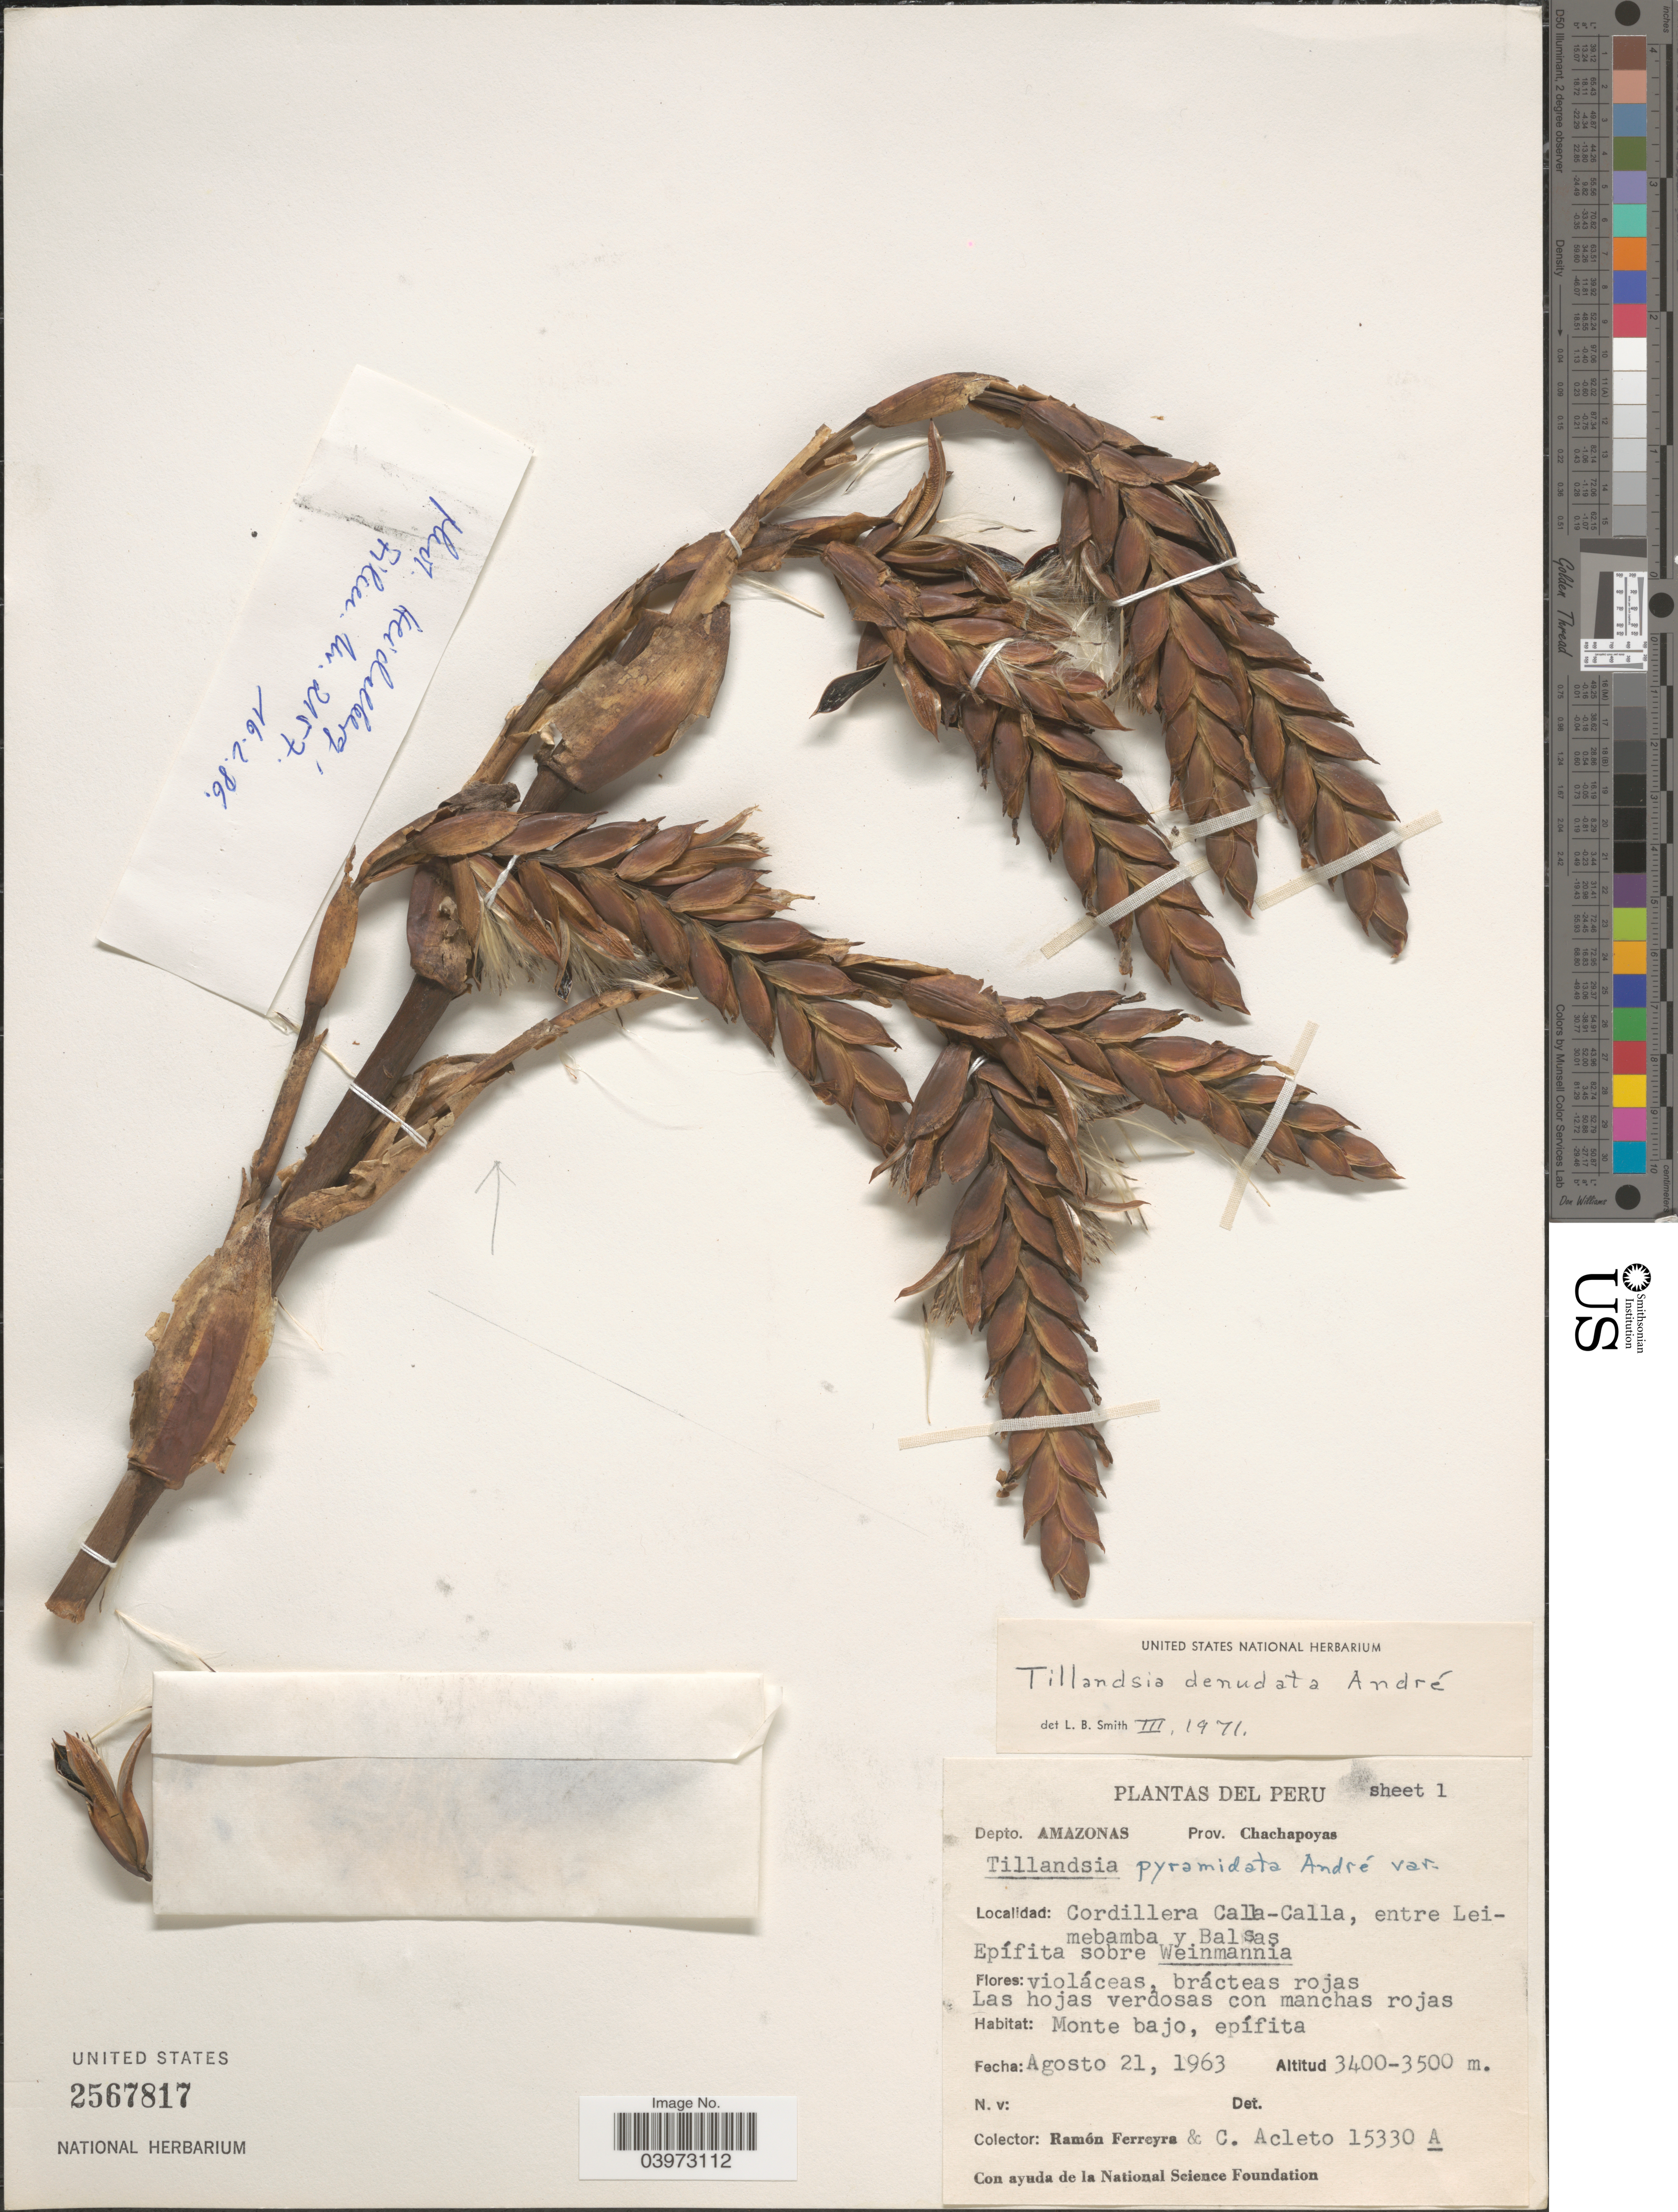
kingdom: Plantae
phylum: Tracheophyta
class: Liliopsida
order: Poales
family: Bromeliaceae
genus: Tillandsia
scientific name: Tillandsia denudata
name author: André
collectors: R. A. Ferreyra & C. Acleto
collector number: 15330A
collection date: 1963-08-21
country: Peru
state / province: Amazonas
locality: Depto. Amazonas. Prov. Chachapoyas. Cordillera Calla-Calla, entre Leimebamba y Balsas.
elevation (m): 3400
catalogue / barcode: US 2567817